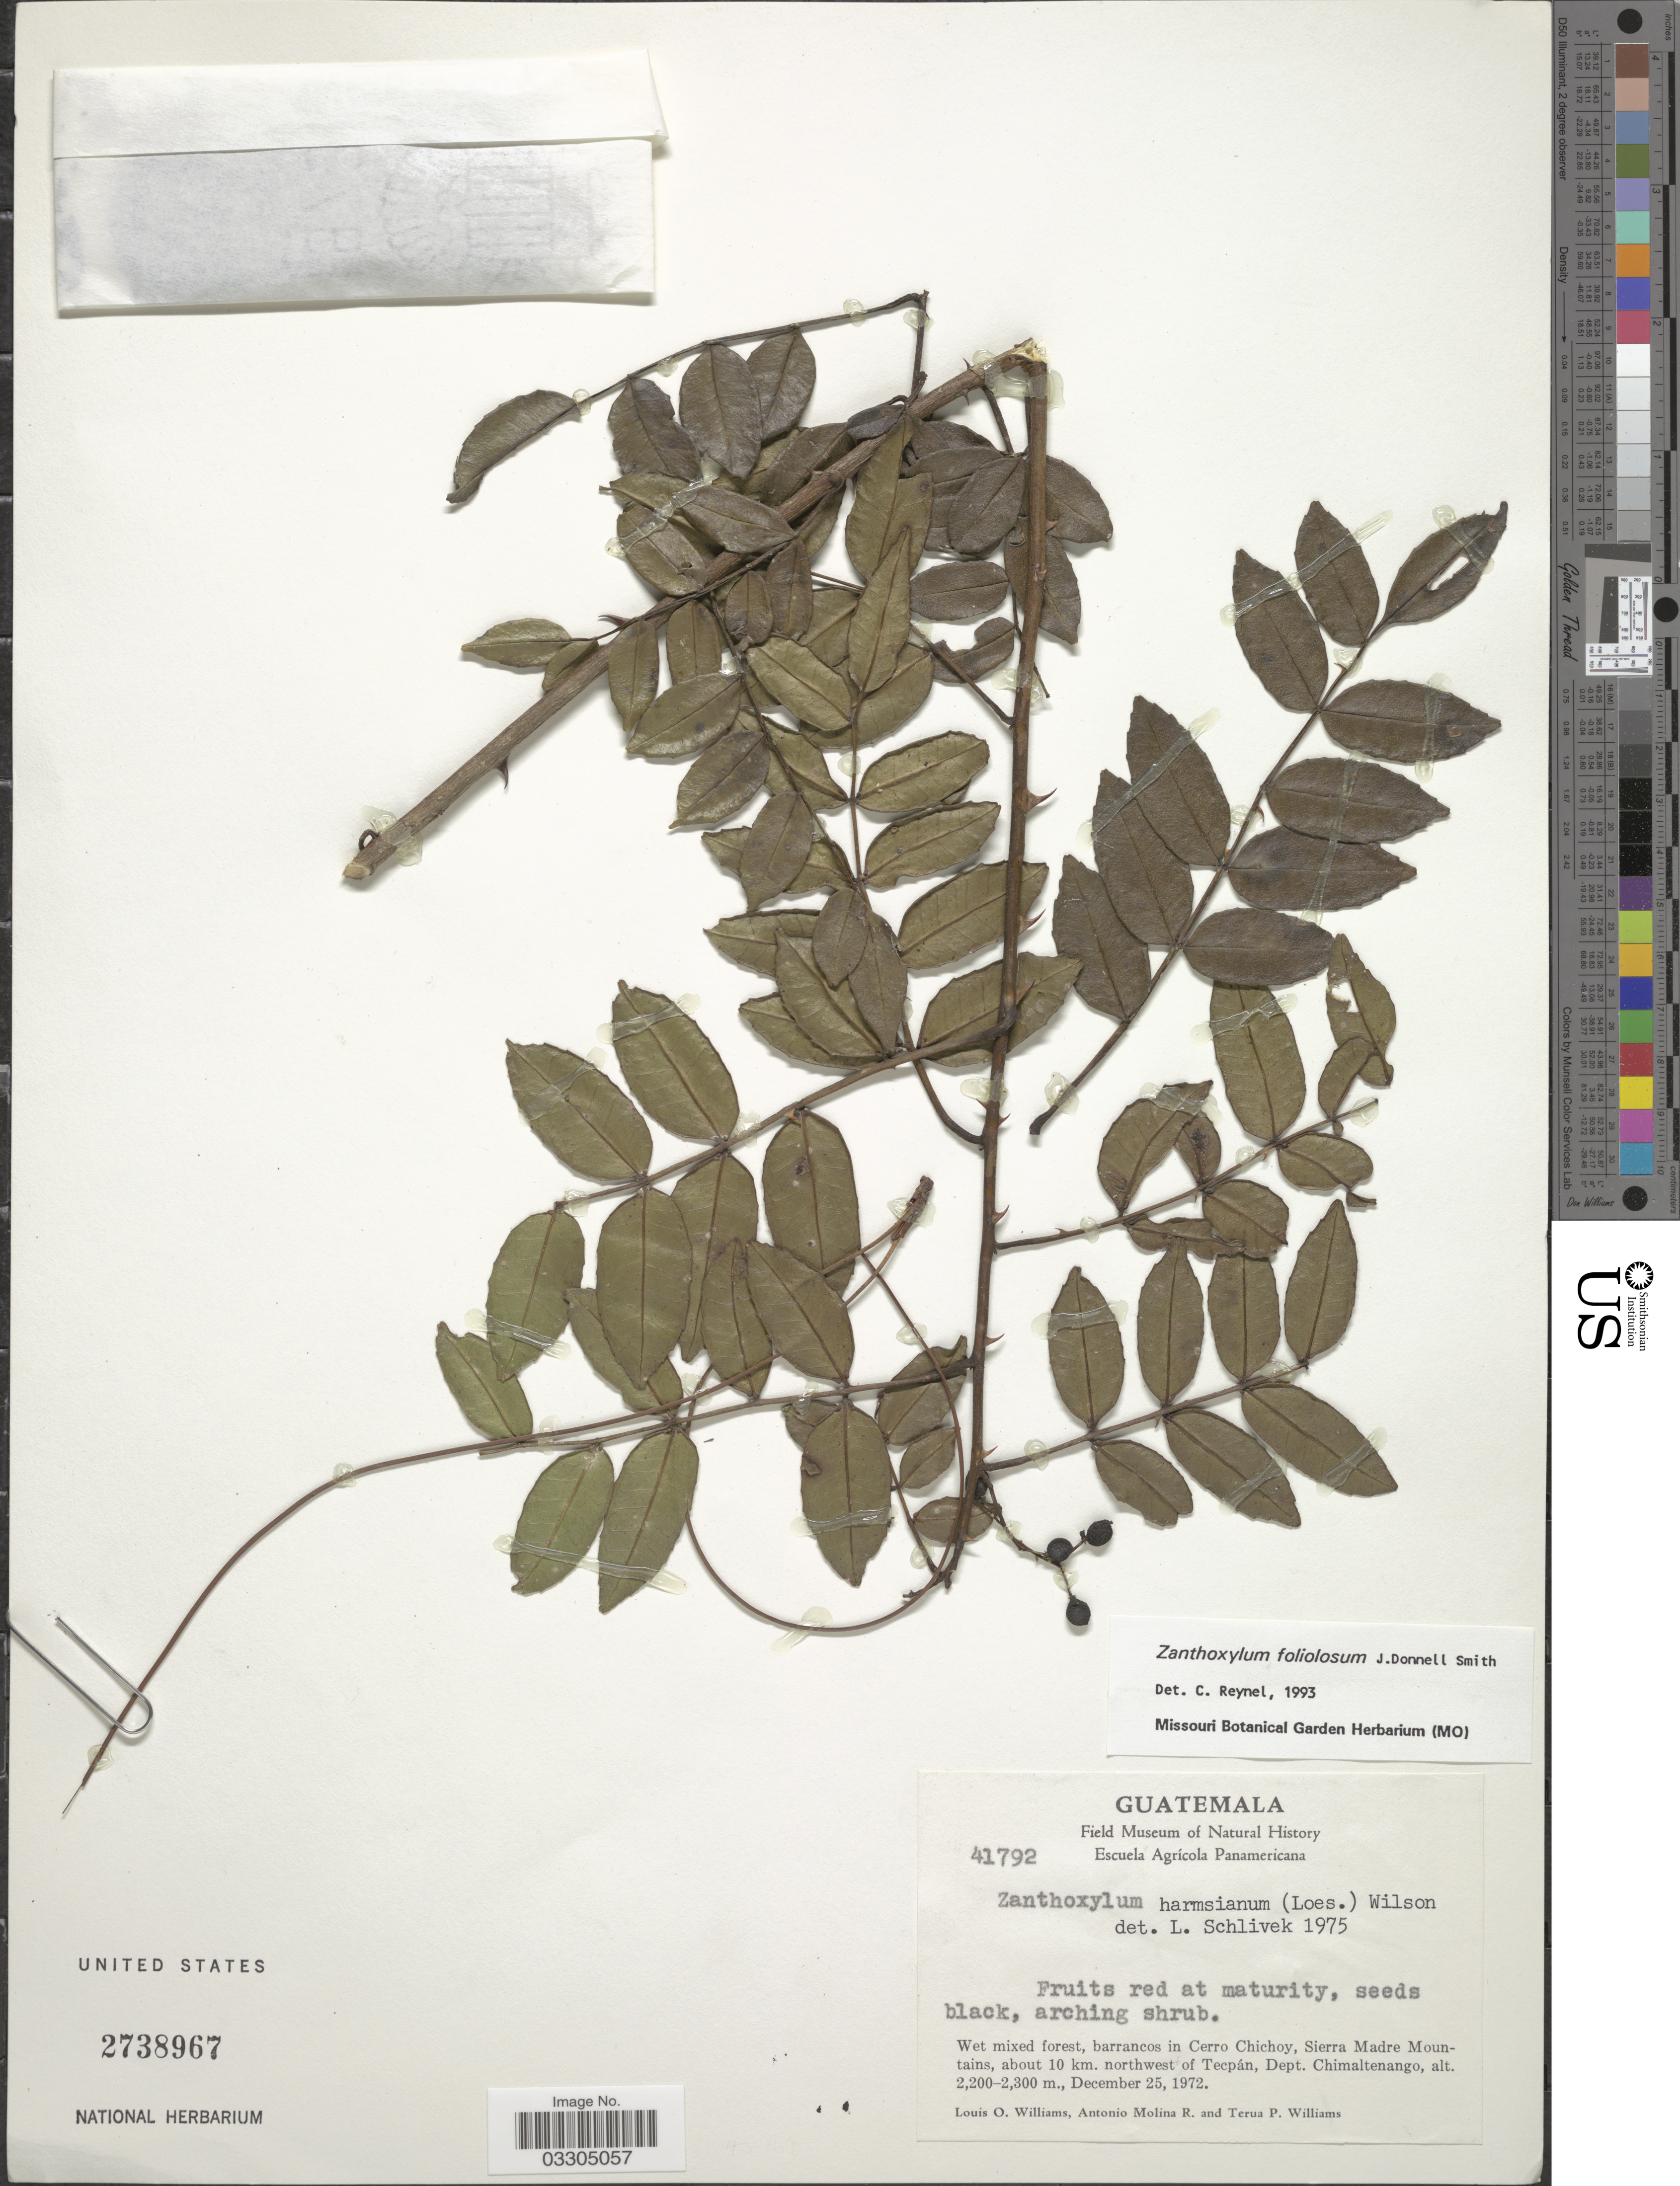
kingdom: Plantae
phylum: Tracheophyta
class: Magnoliopsida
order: Sapindales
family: Rutaceae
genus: Zanthoxylum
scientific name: Zanthoxylum foliolosum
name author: Donn. Sm.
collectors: L. O. Williams, A. Molina R. & T. Williams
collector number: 41792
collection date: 1972-12-25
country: Guatemala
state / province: Chimaltenango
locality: Barrancos in Cerro Chichoy, Sierra Madre Mountains, about 10 km. northwest of Tecpán, Dept. Chimaltenango.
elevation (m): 2200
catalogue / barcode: US 2738967